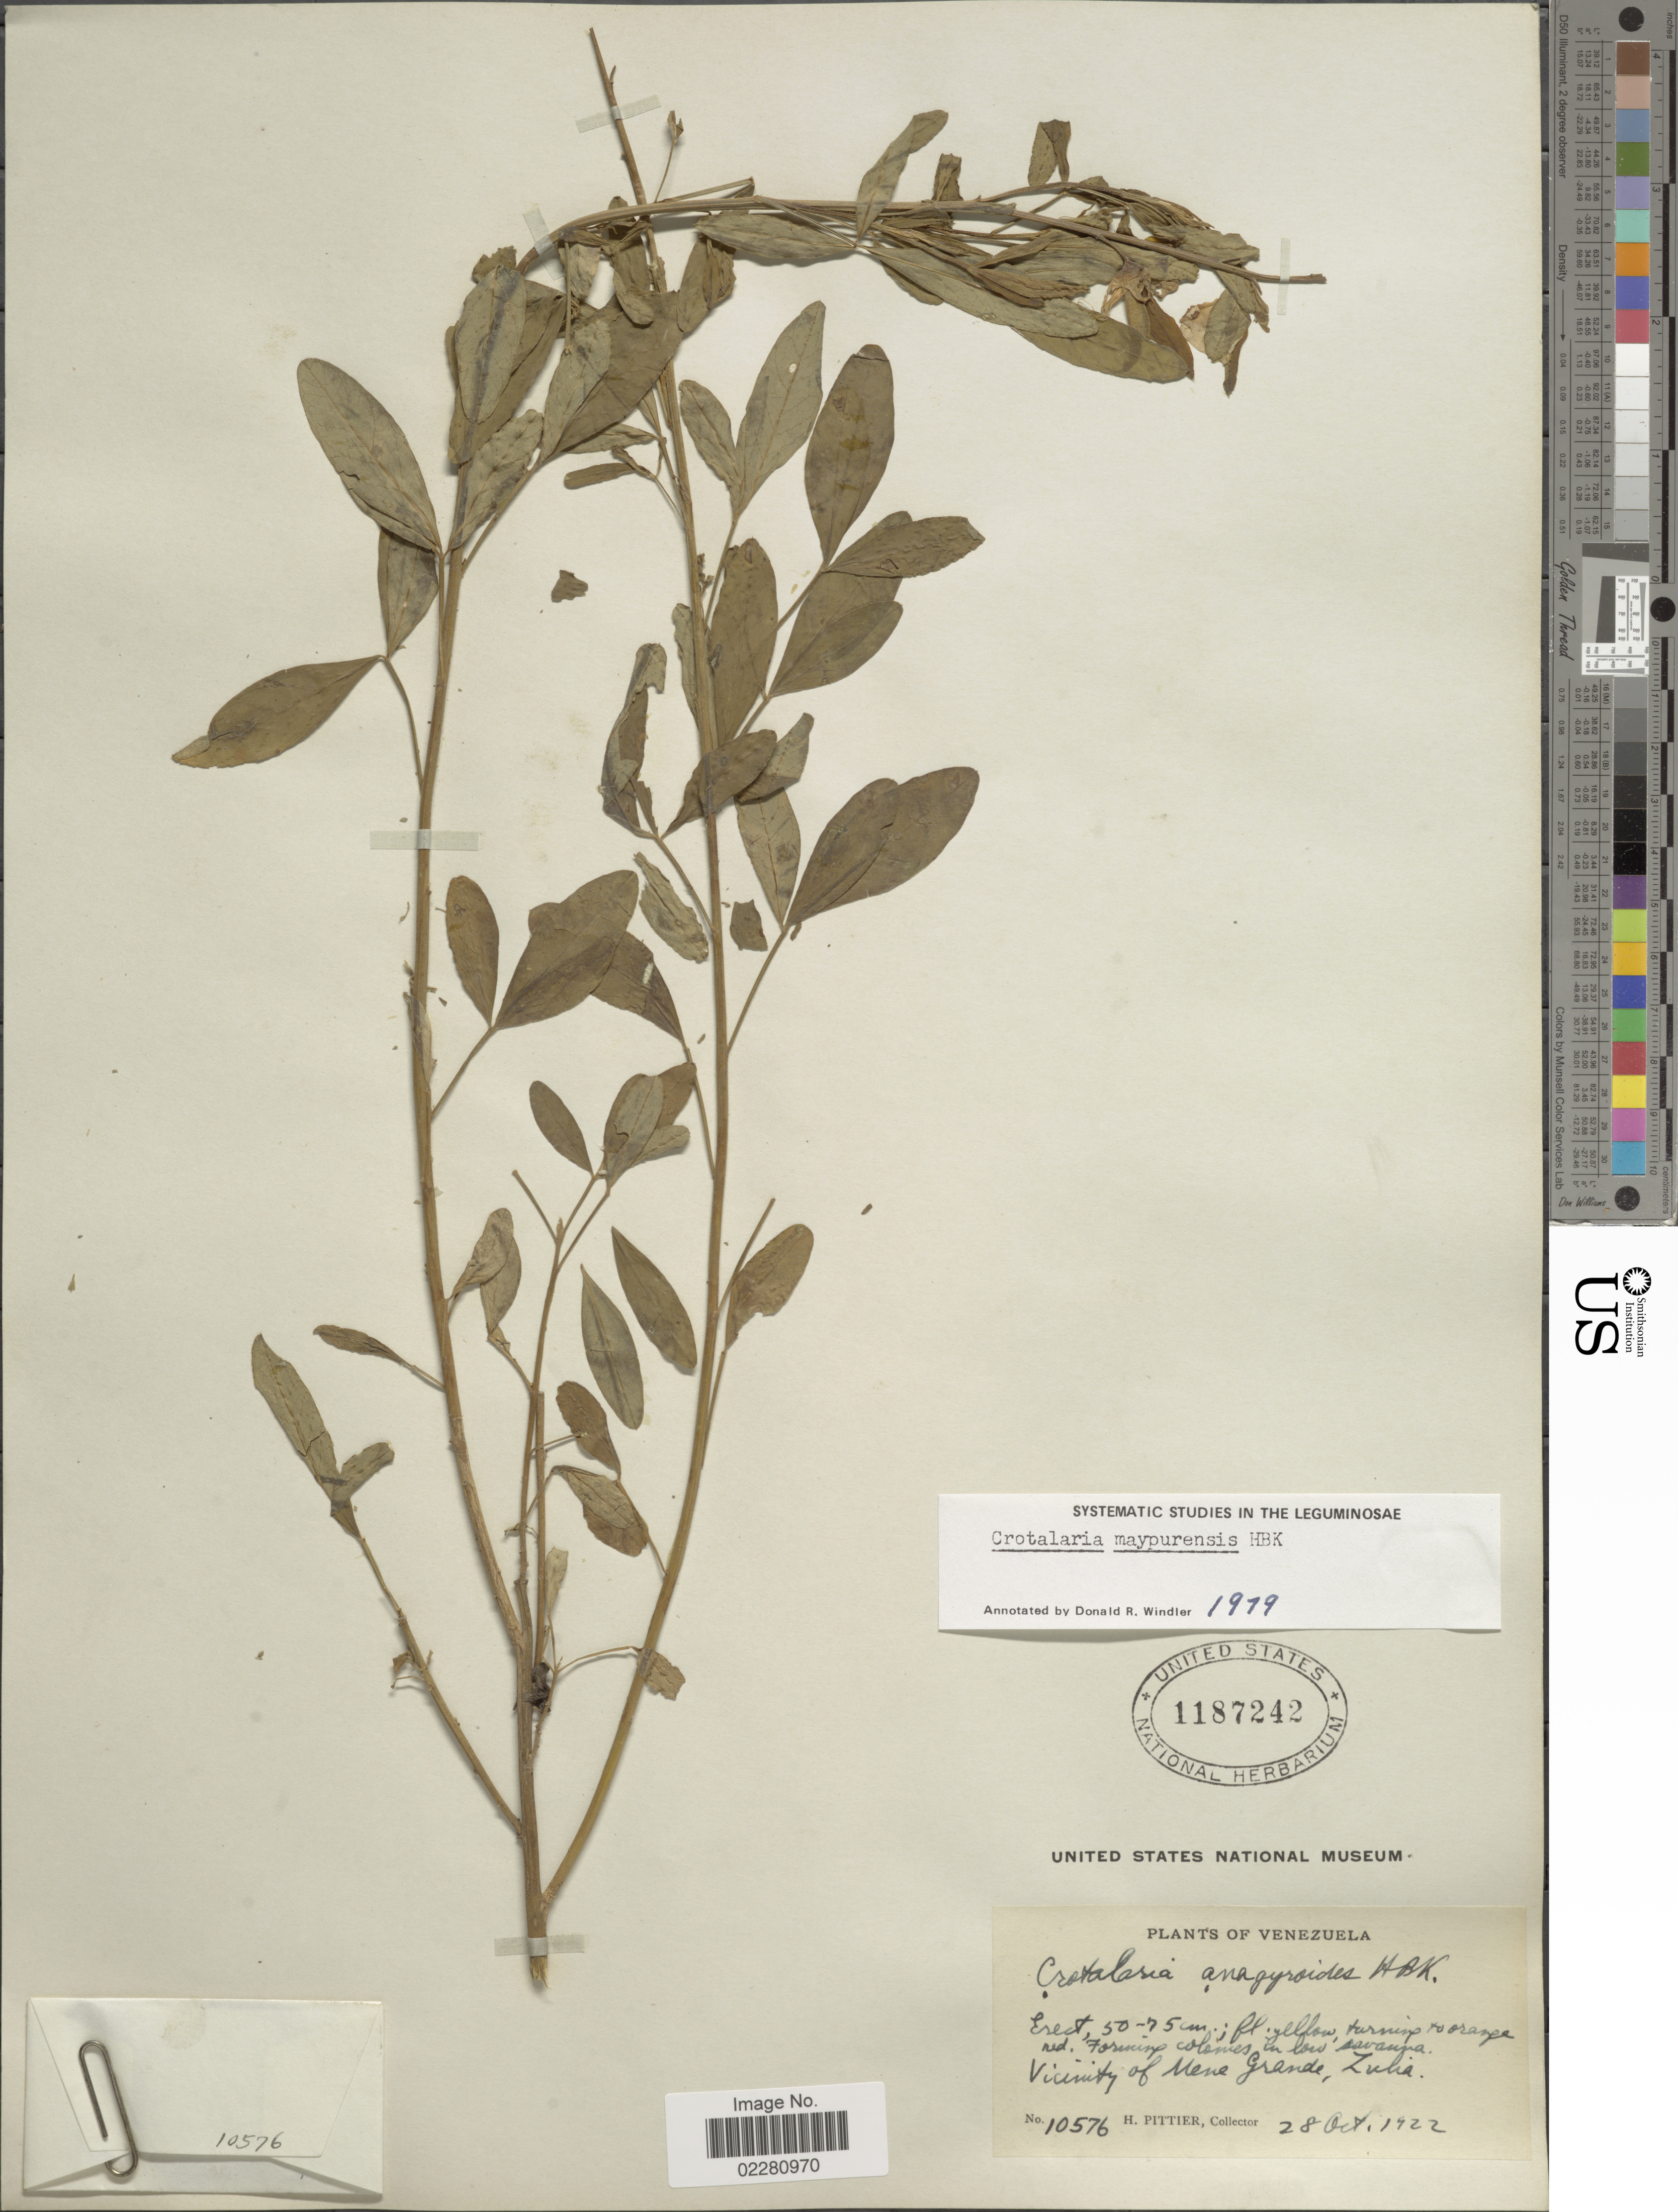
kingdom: Plantae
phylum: Tracheophyta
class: Magnoliopsida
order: Fabales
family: Fabaceae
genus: Crotalaria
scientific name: Crotalaria maypurensis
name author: Kunth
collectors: H. F. Pittier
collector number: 10576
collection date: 1922-10-28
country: Venezuela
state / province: Zulia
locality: Vicinity of Mene Grande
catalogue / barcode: US 1187242